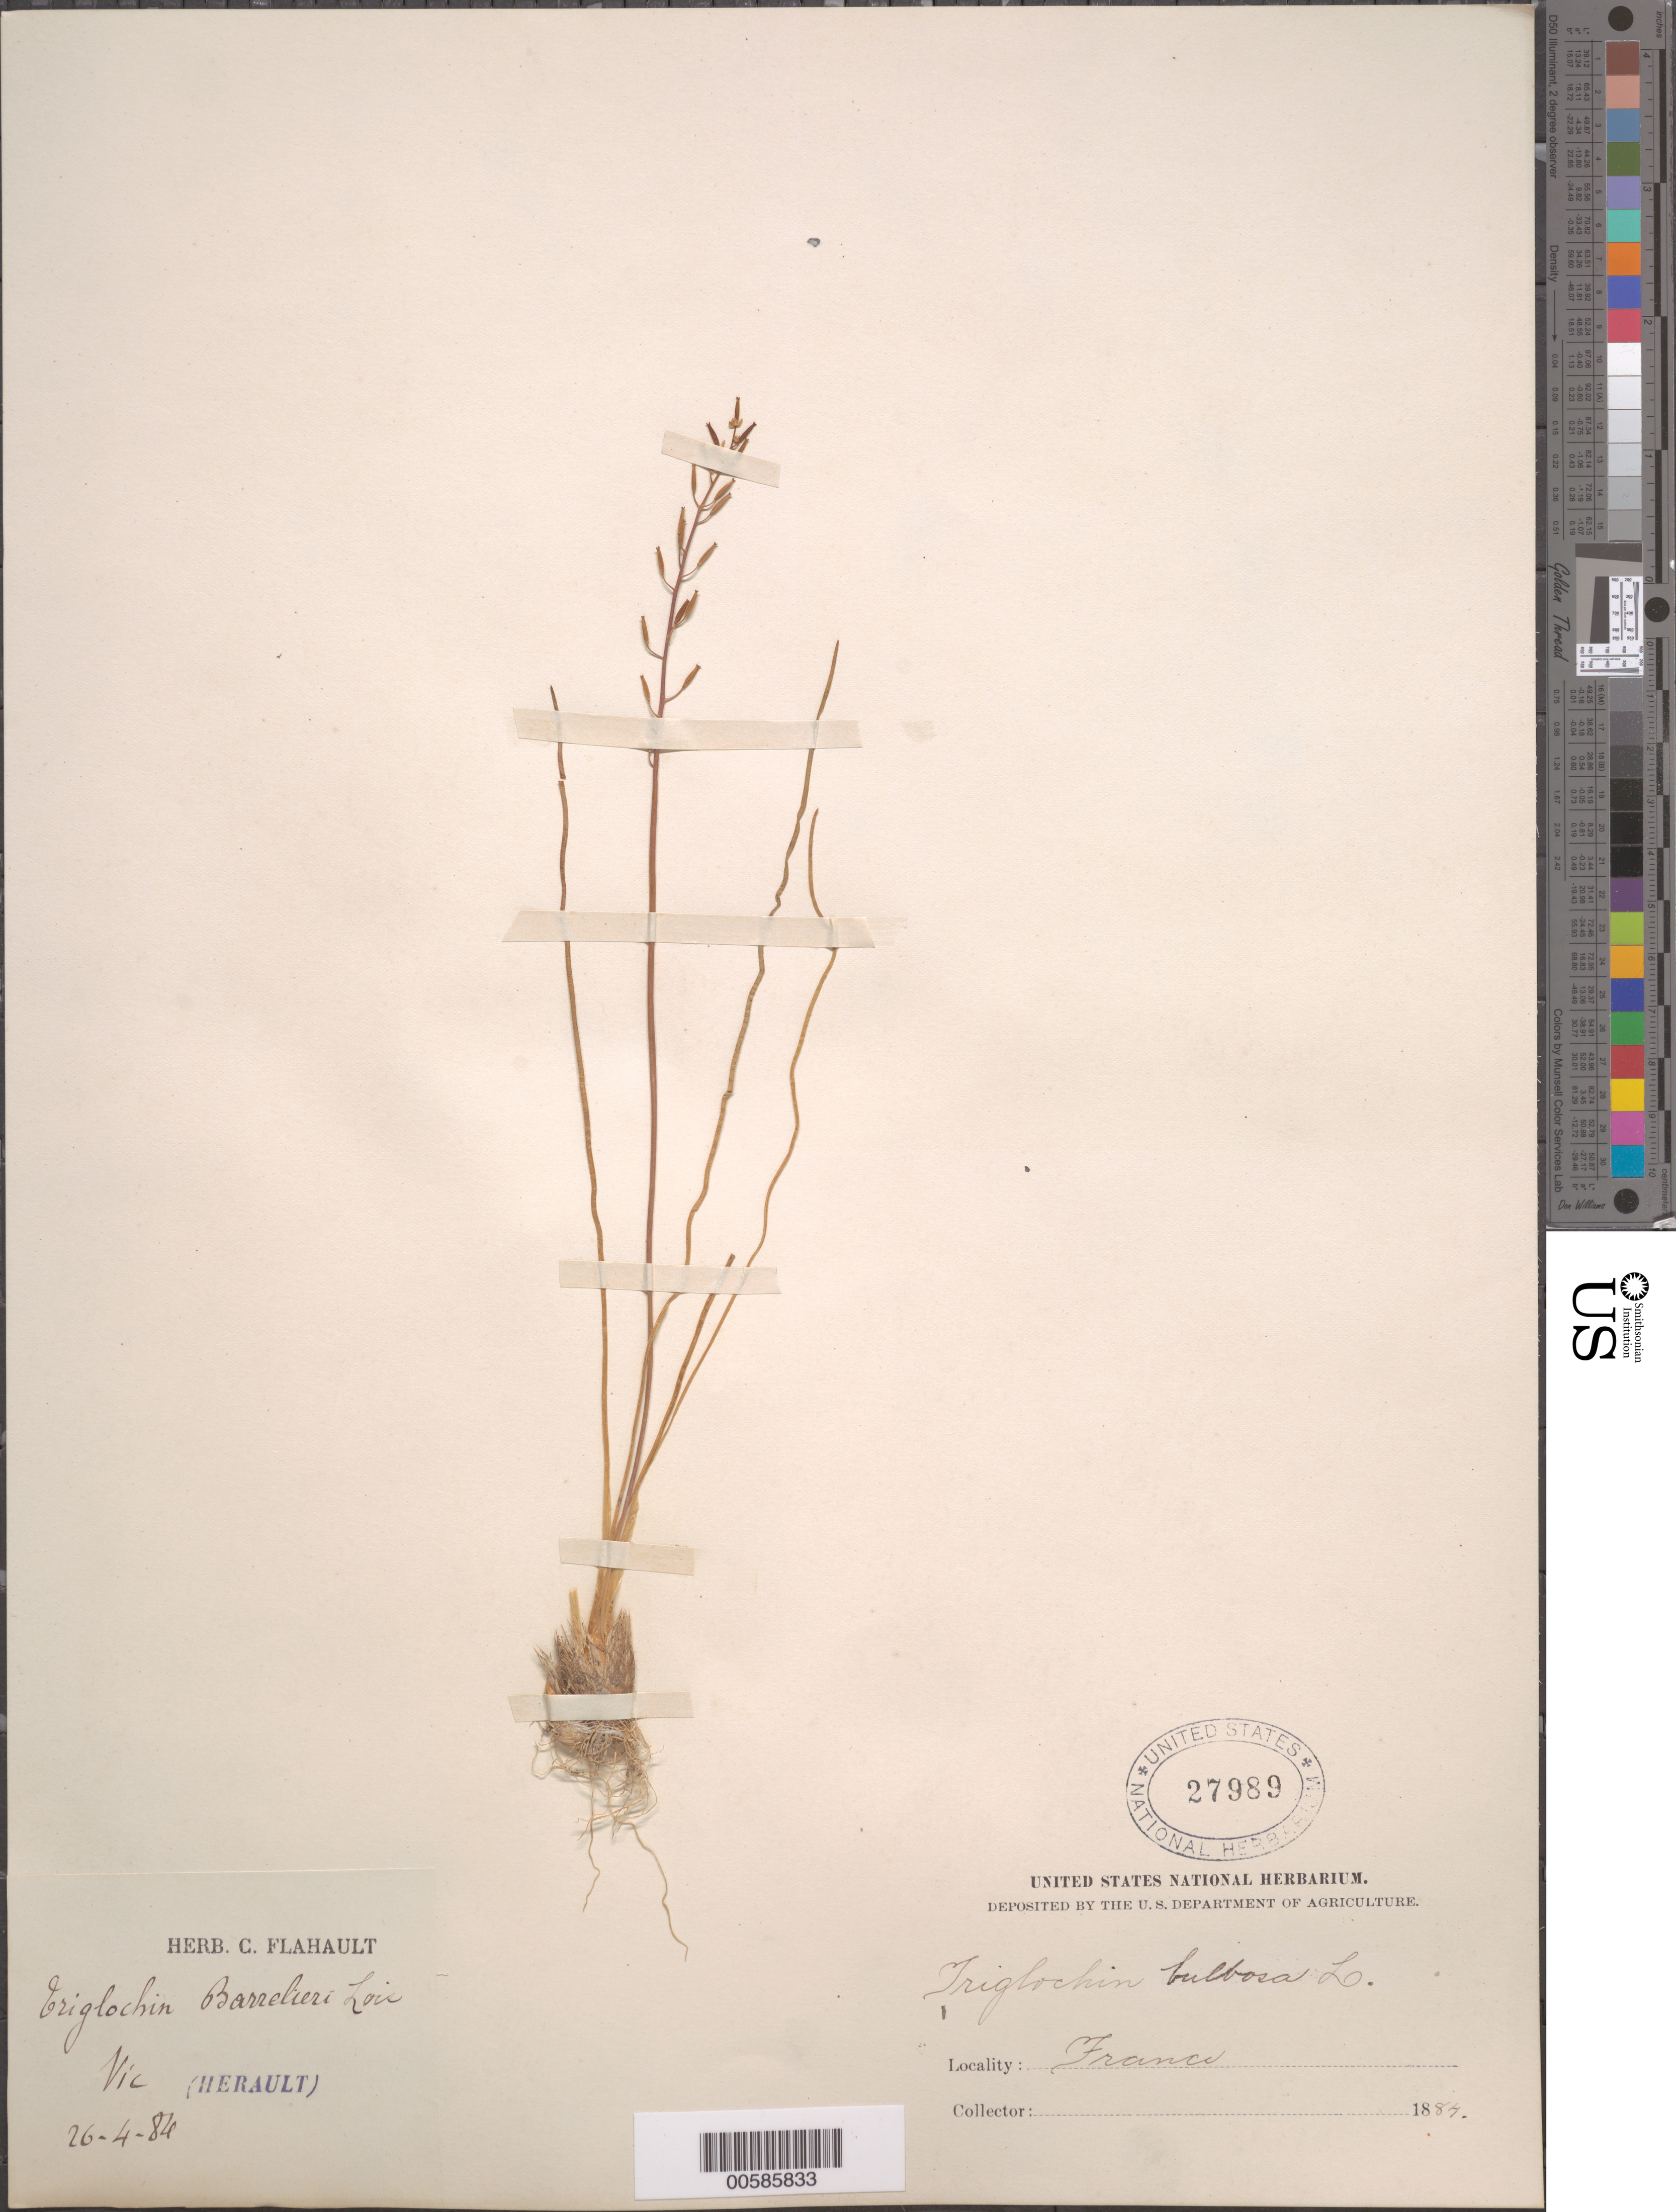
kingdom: Plantae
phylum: Tracheophyta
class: Liliopsida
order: Alismatales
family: Juncaginaceae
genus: Triglochin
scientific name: Triglochin barrelieri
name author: Loisel.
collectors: C. H. Flahault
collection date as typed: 26 Apr 1886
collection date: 1886-04-26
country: France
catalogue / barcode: US 27989